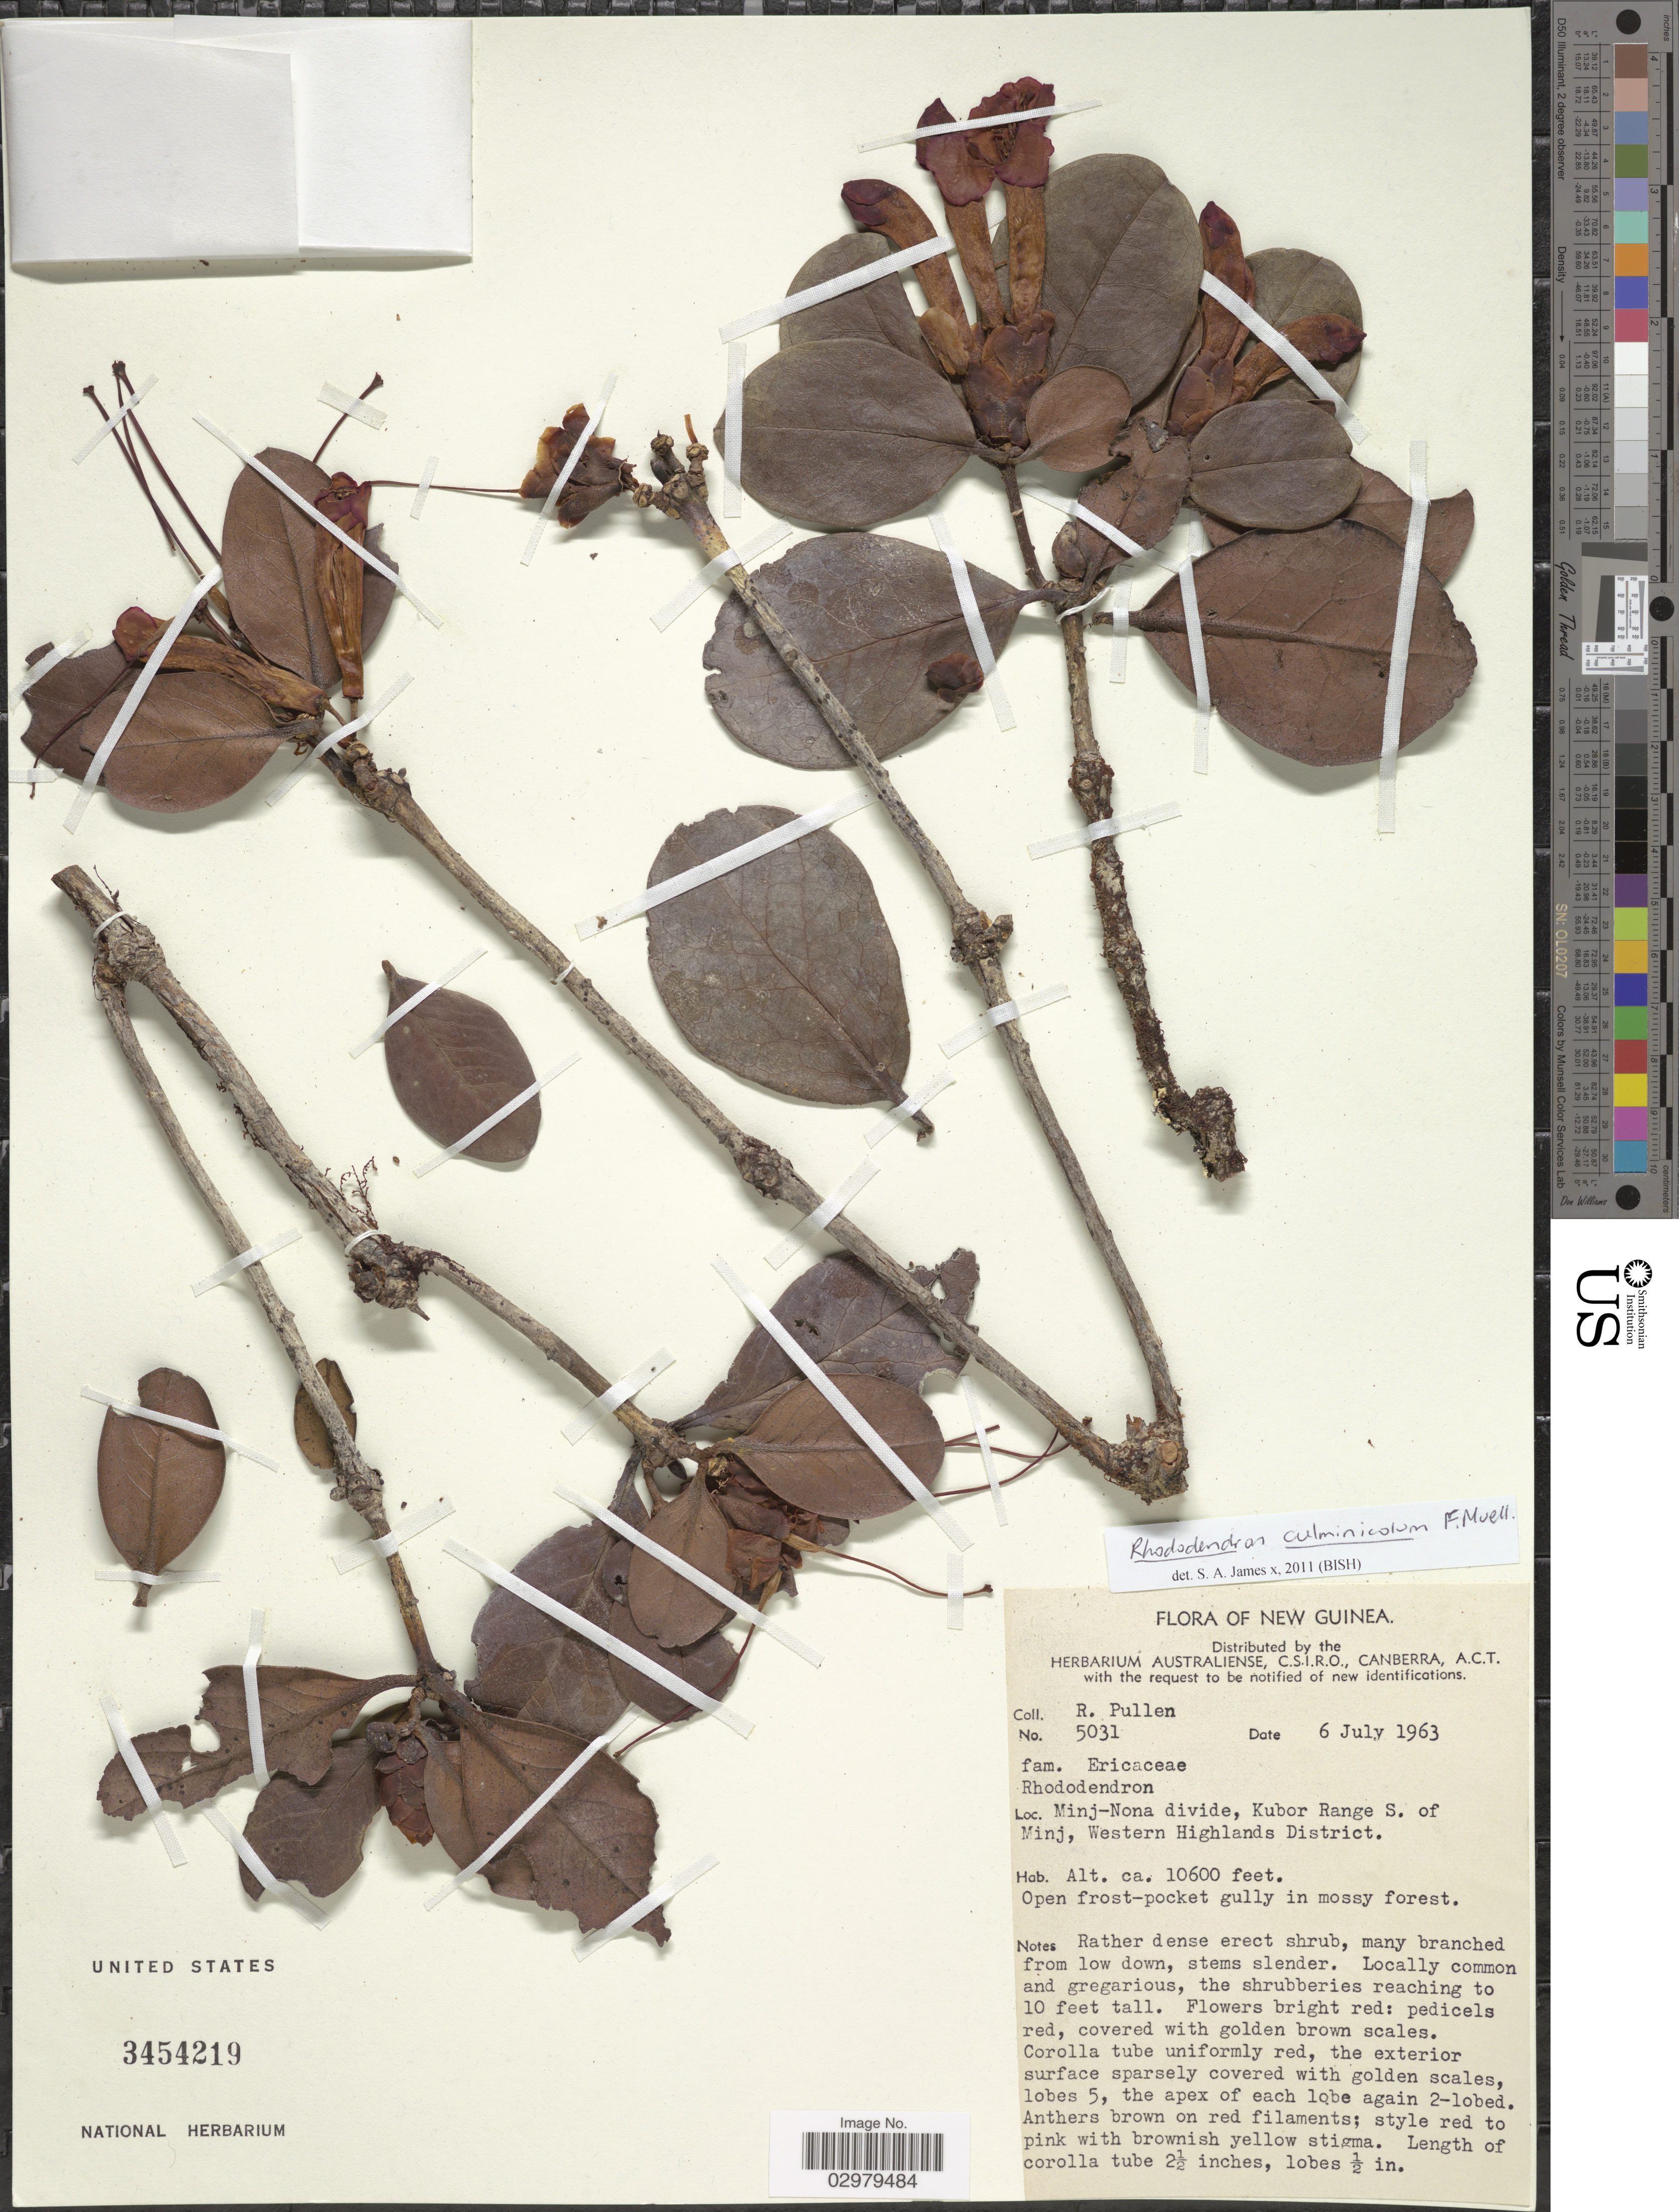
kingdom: Plantae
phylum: Tracheophyta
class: Magnoliopsida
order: Ericales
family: Ericaceae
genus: Rhododendron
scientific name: Rhododendron culminicolum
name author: F. Muell.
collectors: R. Pullen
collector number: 5031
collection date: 1963-07-06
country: Papua New Guinea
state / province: Western Highlands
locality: New Guinea. Minj-Nona divide, Kubor Range S. of Minj, Western Highlands District.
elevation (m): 3231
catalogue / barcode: US 3454219